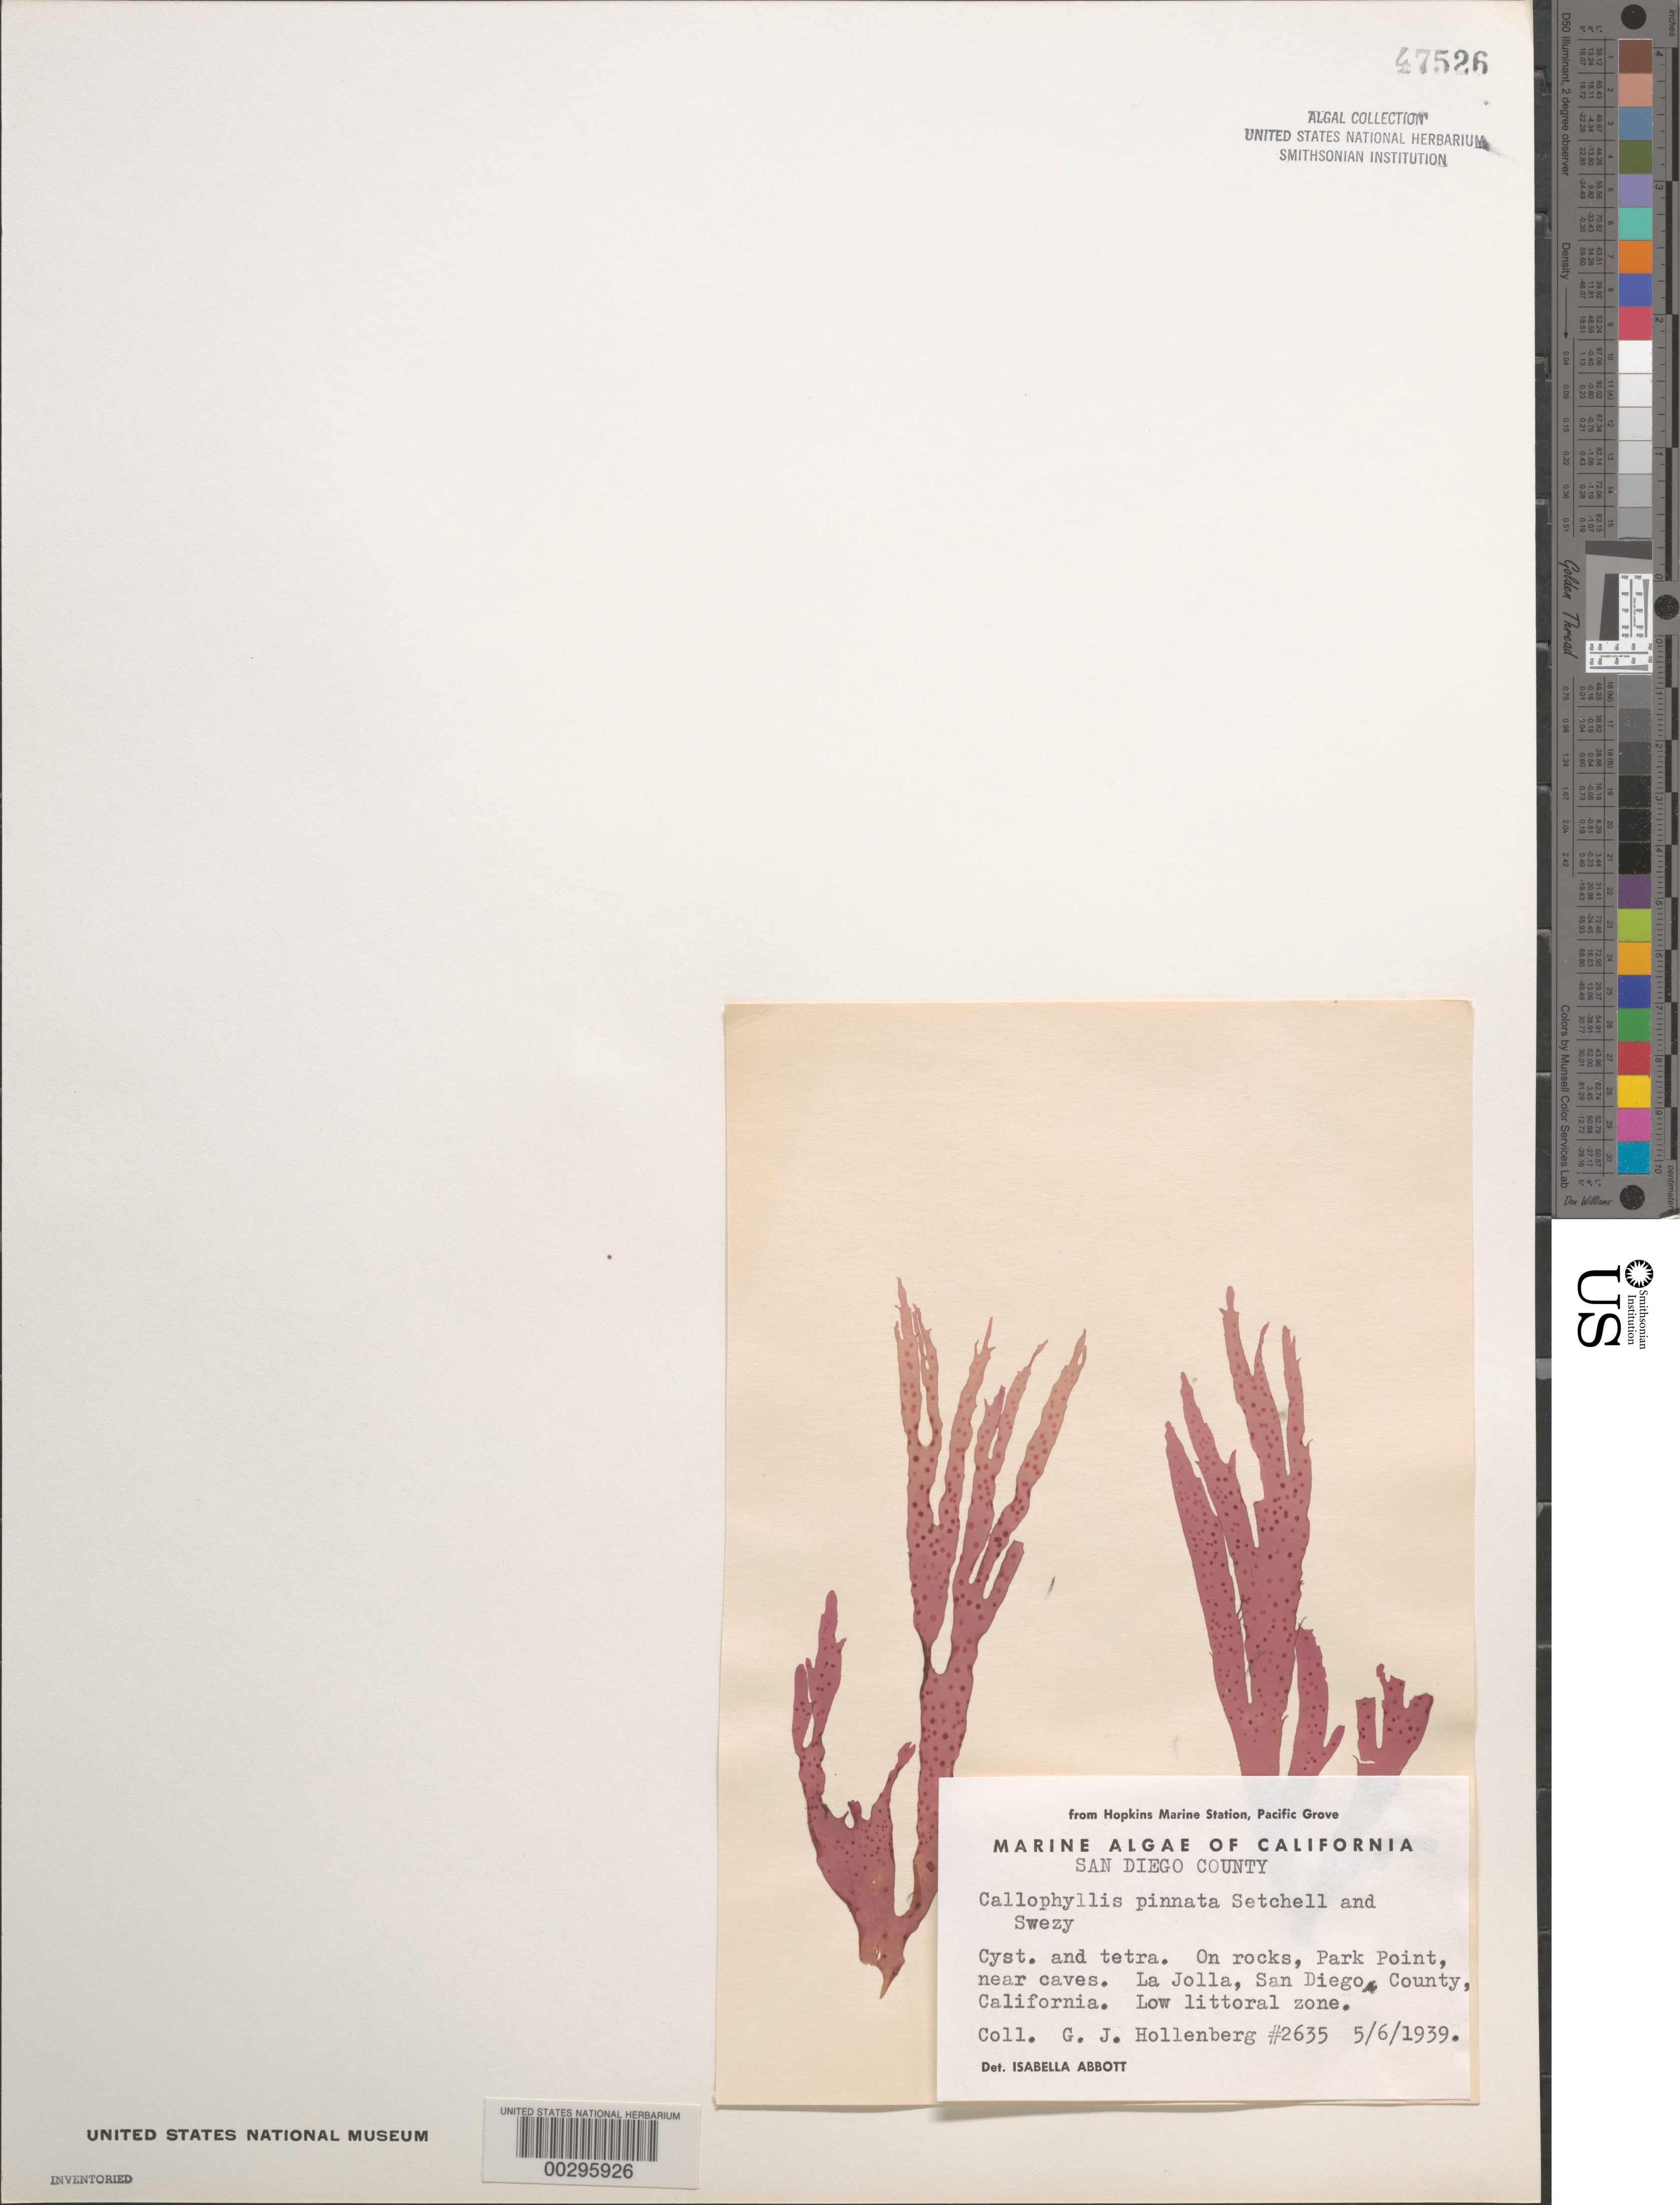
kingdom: Plantae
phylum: Rhodophyta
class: Florideophyceae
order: Gigartinales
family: Kallymeniaceae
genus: Callophyllis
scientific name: Callophyllis pinnata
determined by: Abbott, Isabella A.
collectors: G. Hollenberg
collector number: GJH 2635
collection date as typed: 06 May 1939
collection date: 1939-05-06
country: United States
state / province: California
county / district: San Diego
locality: La Jolla, Park Point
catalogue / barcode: US 47526